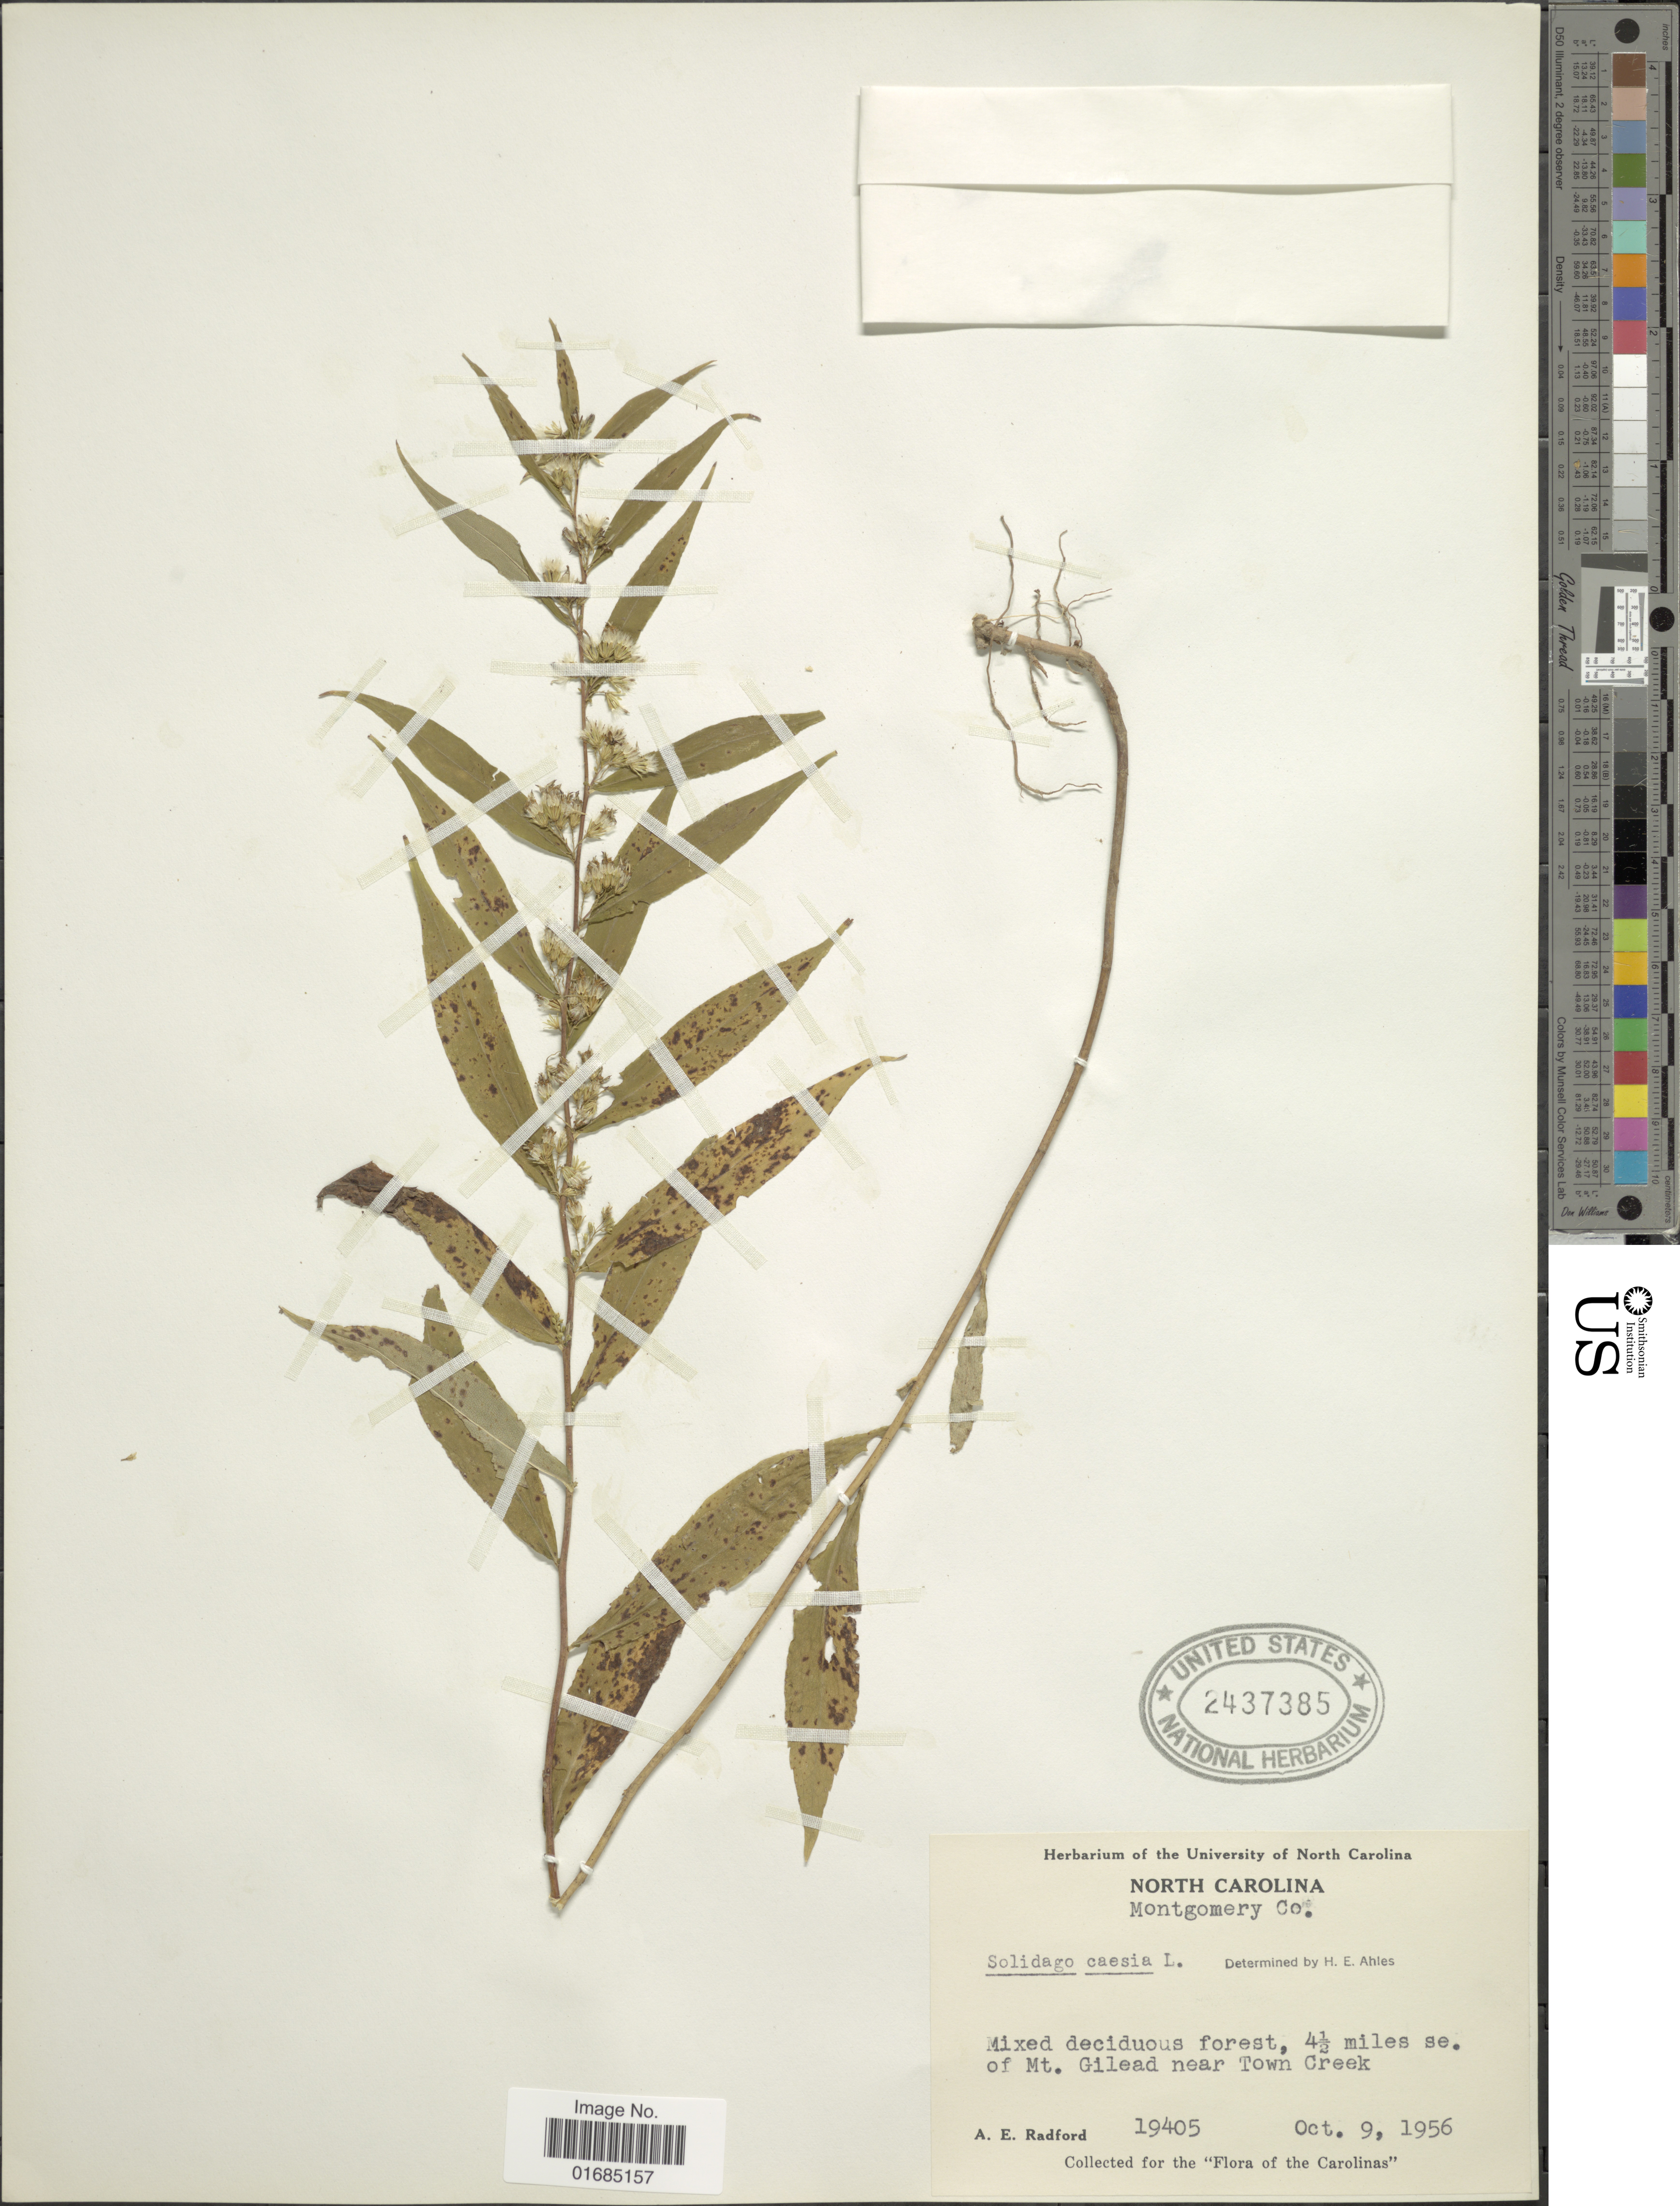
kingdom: Plantae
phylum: Tracheophyta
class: Magnoliopsida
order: Asterales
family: Asteraceae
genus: Solidago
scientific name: Solidago caesia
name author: L.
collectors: A. E. Radford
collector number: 19405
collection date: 1956-10-09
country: United States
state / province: North Carolina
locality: North Carolina. 4½ miles se. of Mt. Gilead near Town Creek.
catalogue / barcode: US 2437385